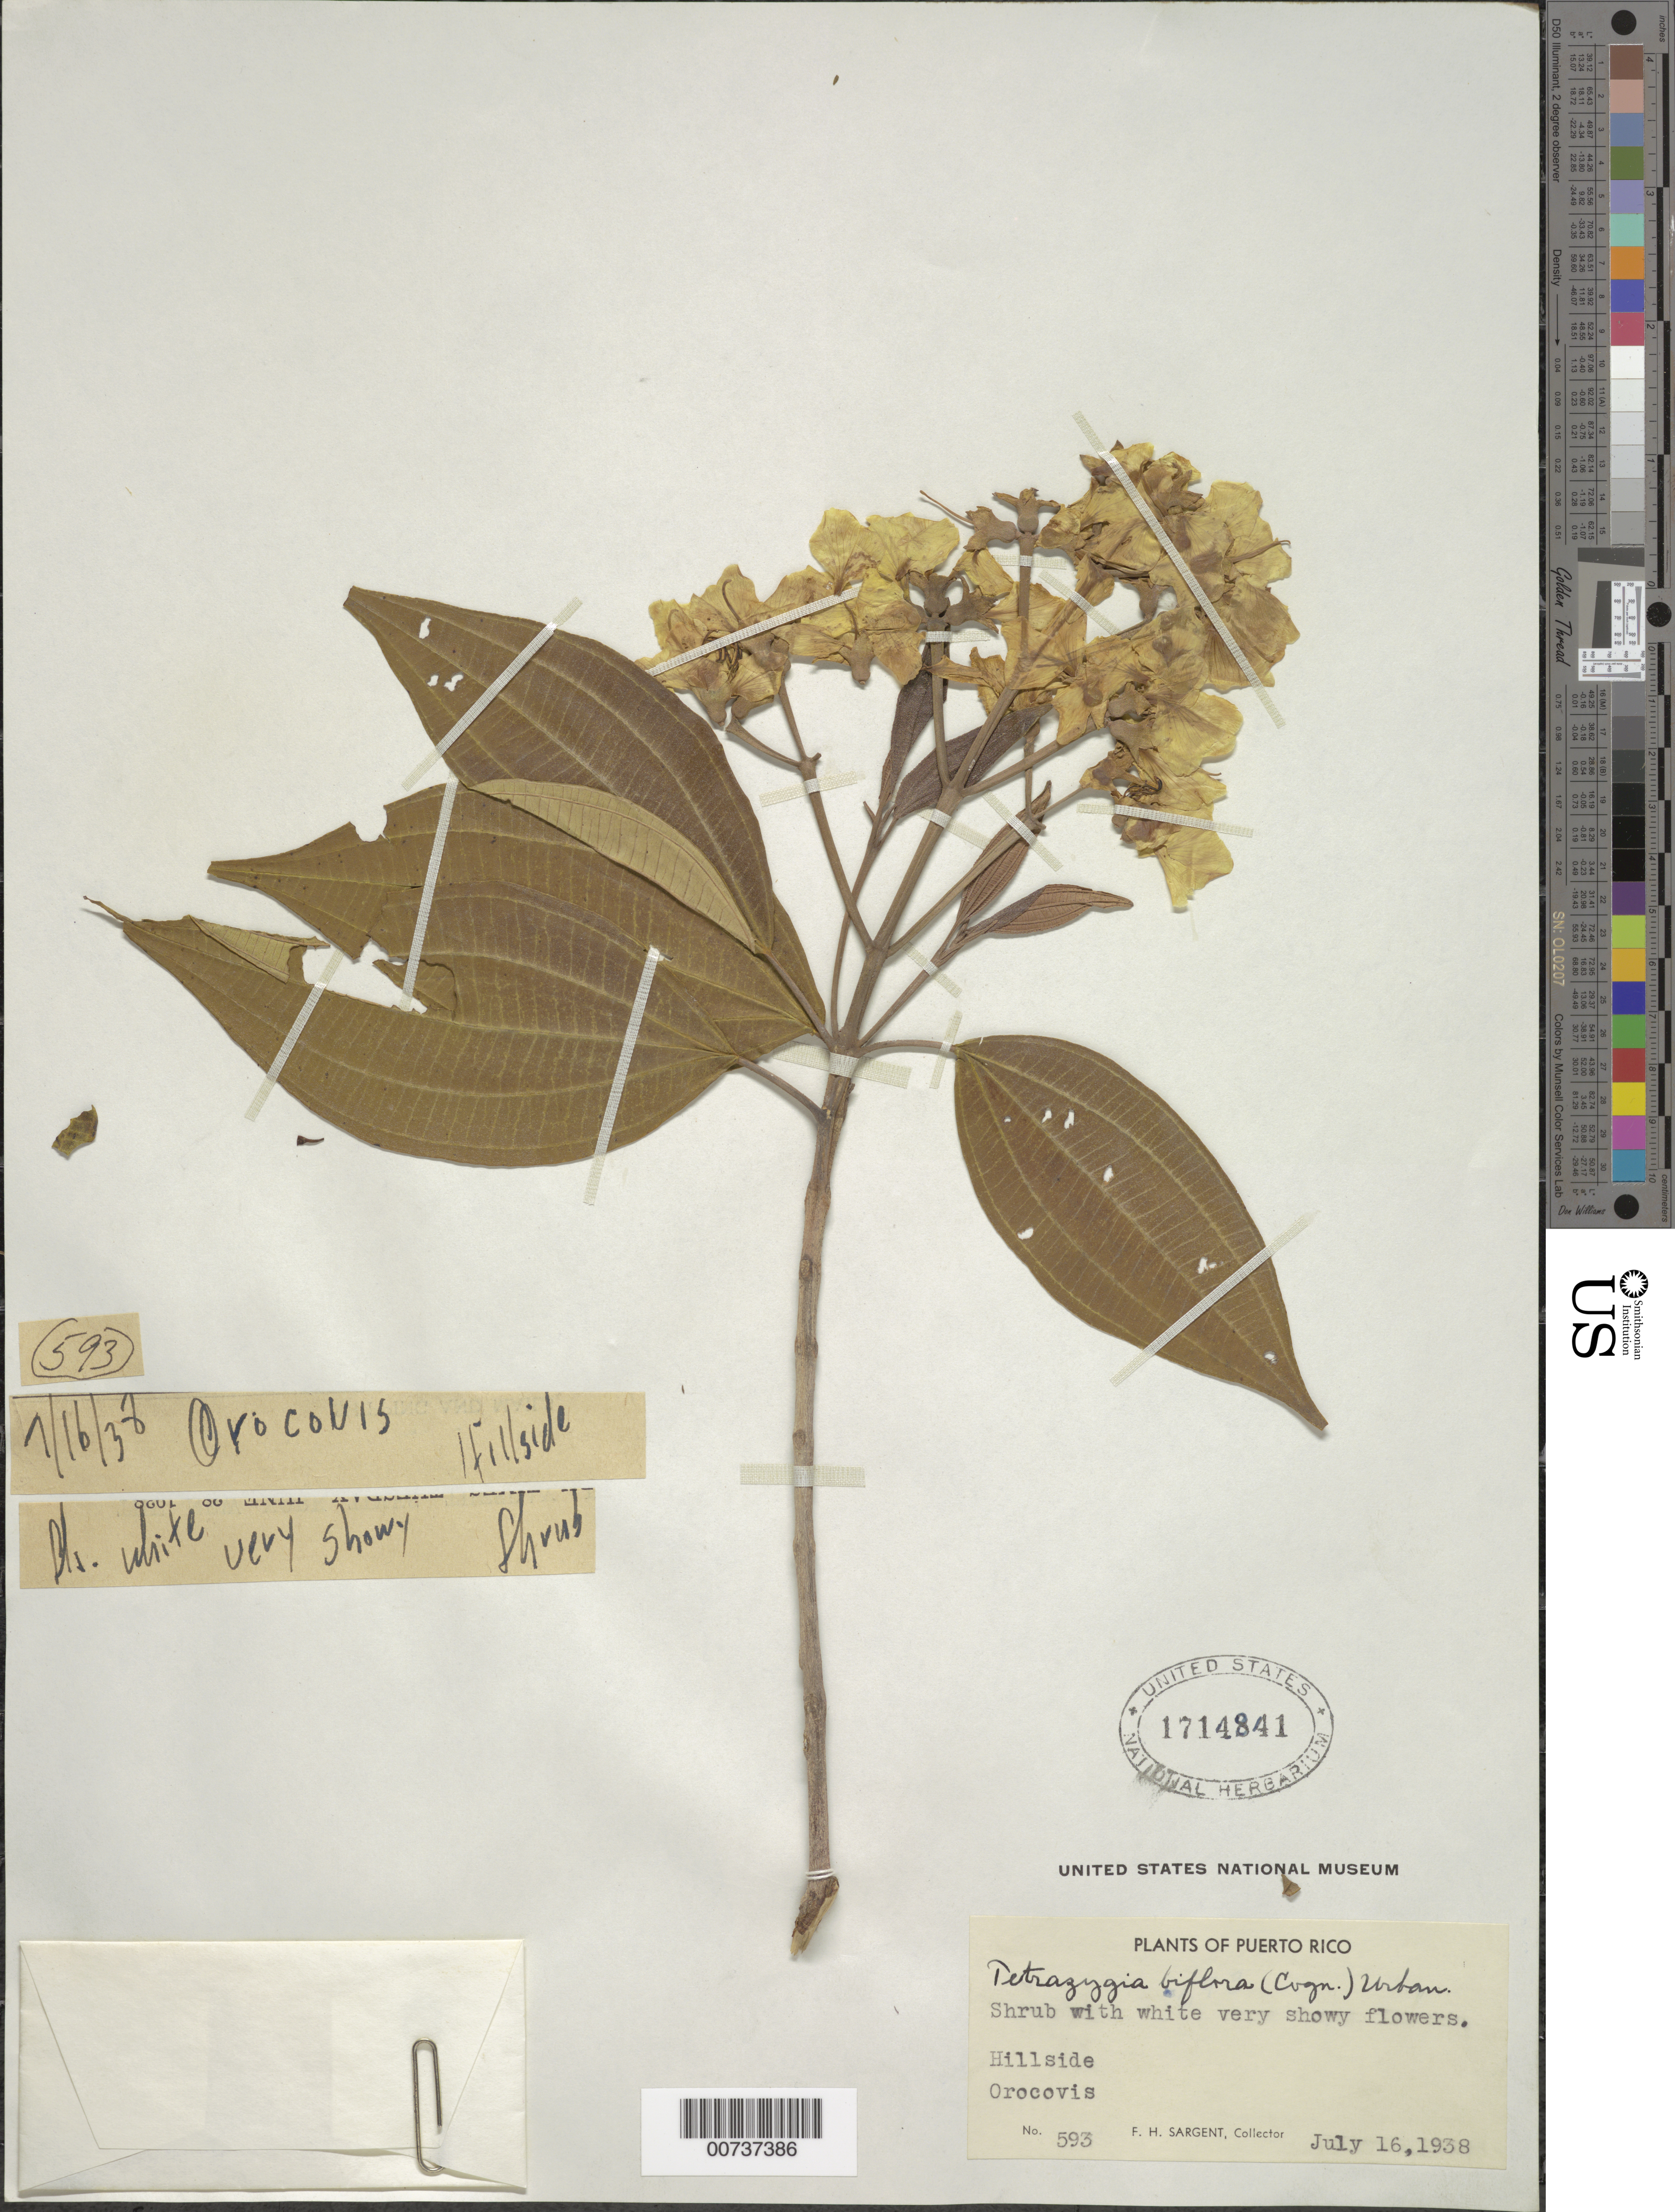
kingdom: Plantae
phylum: Tracheophyta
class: Magnoliopsida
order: Myrtales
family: Melastomataceae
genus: Tetrazygia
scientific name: Tetrazygia biflora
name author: (Cogn.) Urb.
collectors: F. H. Sargent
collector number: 593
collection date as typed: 16 Jul 1938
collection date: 1938-07-16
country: Puerto Rico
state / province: Orocovis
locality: Orocovis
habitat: Hillside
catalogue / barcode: US 1714841